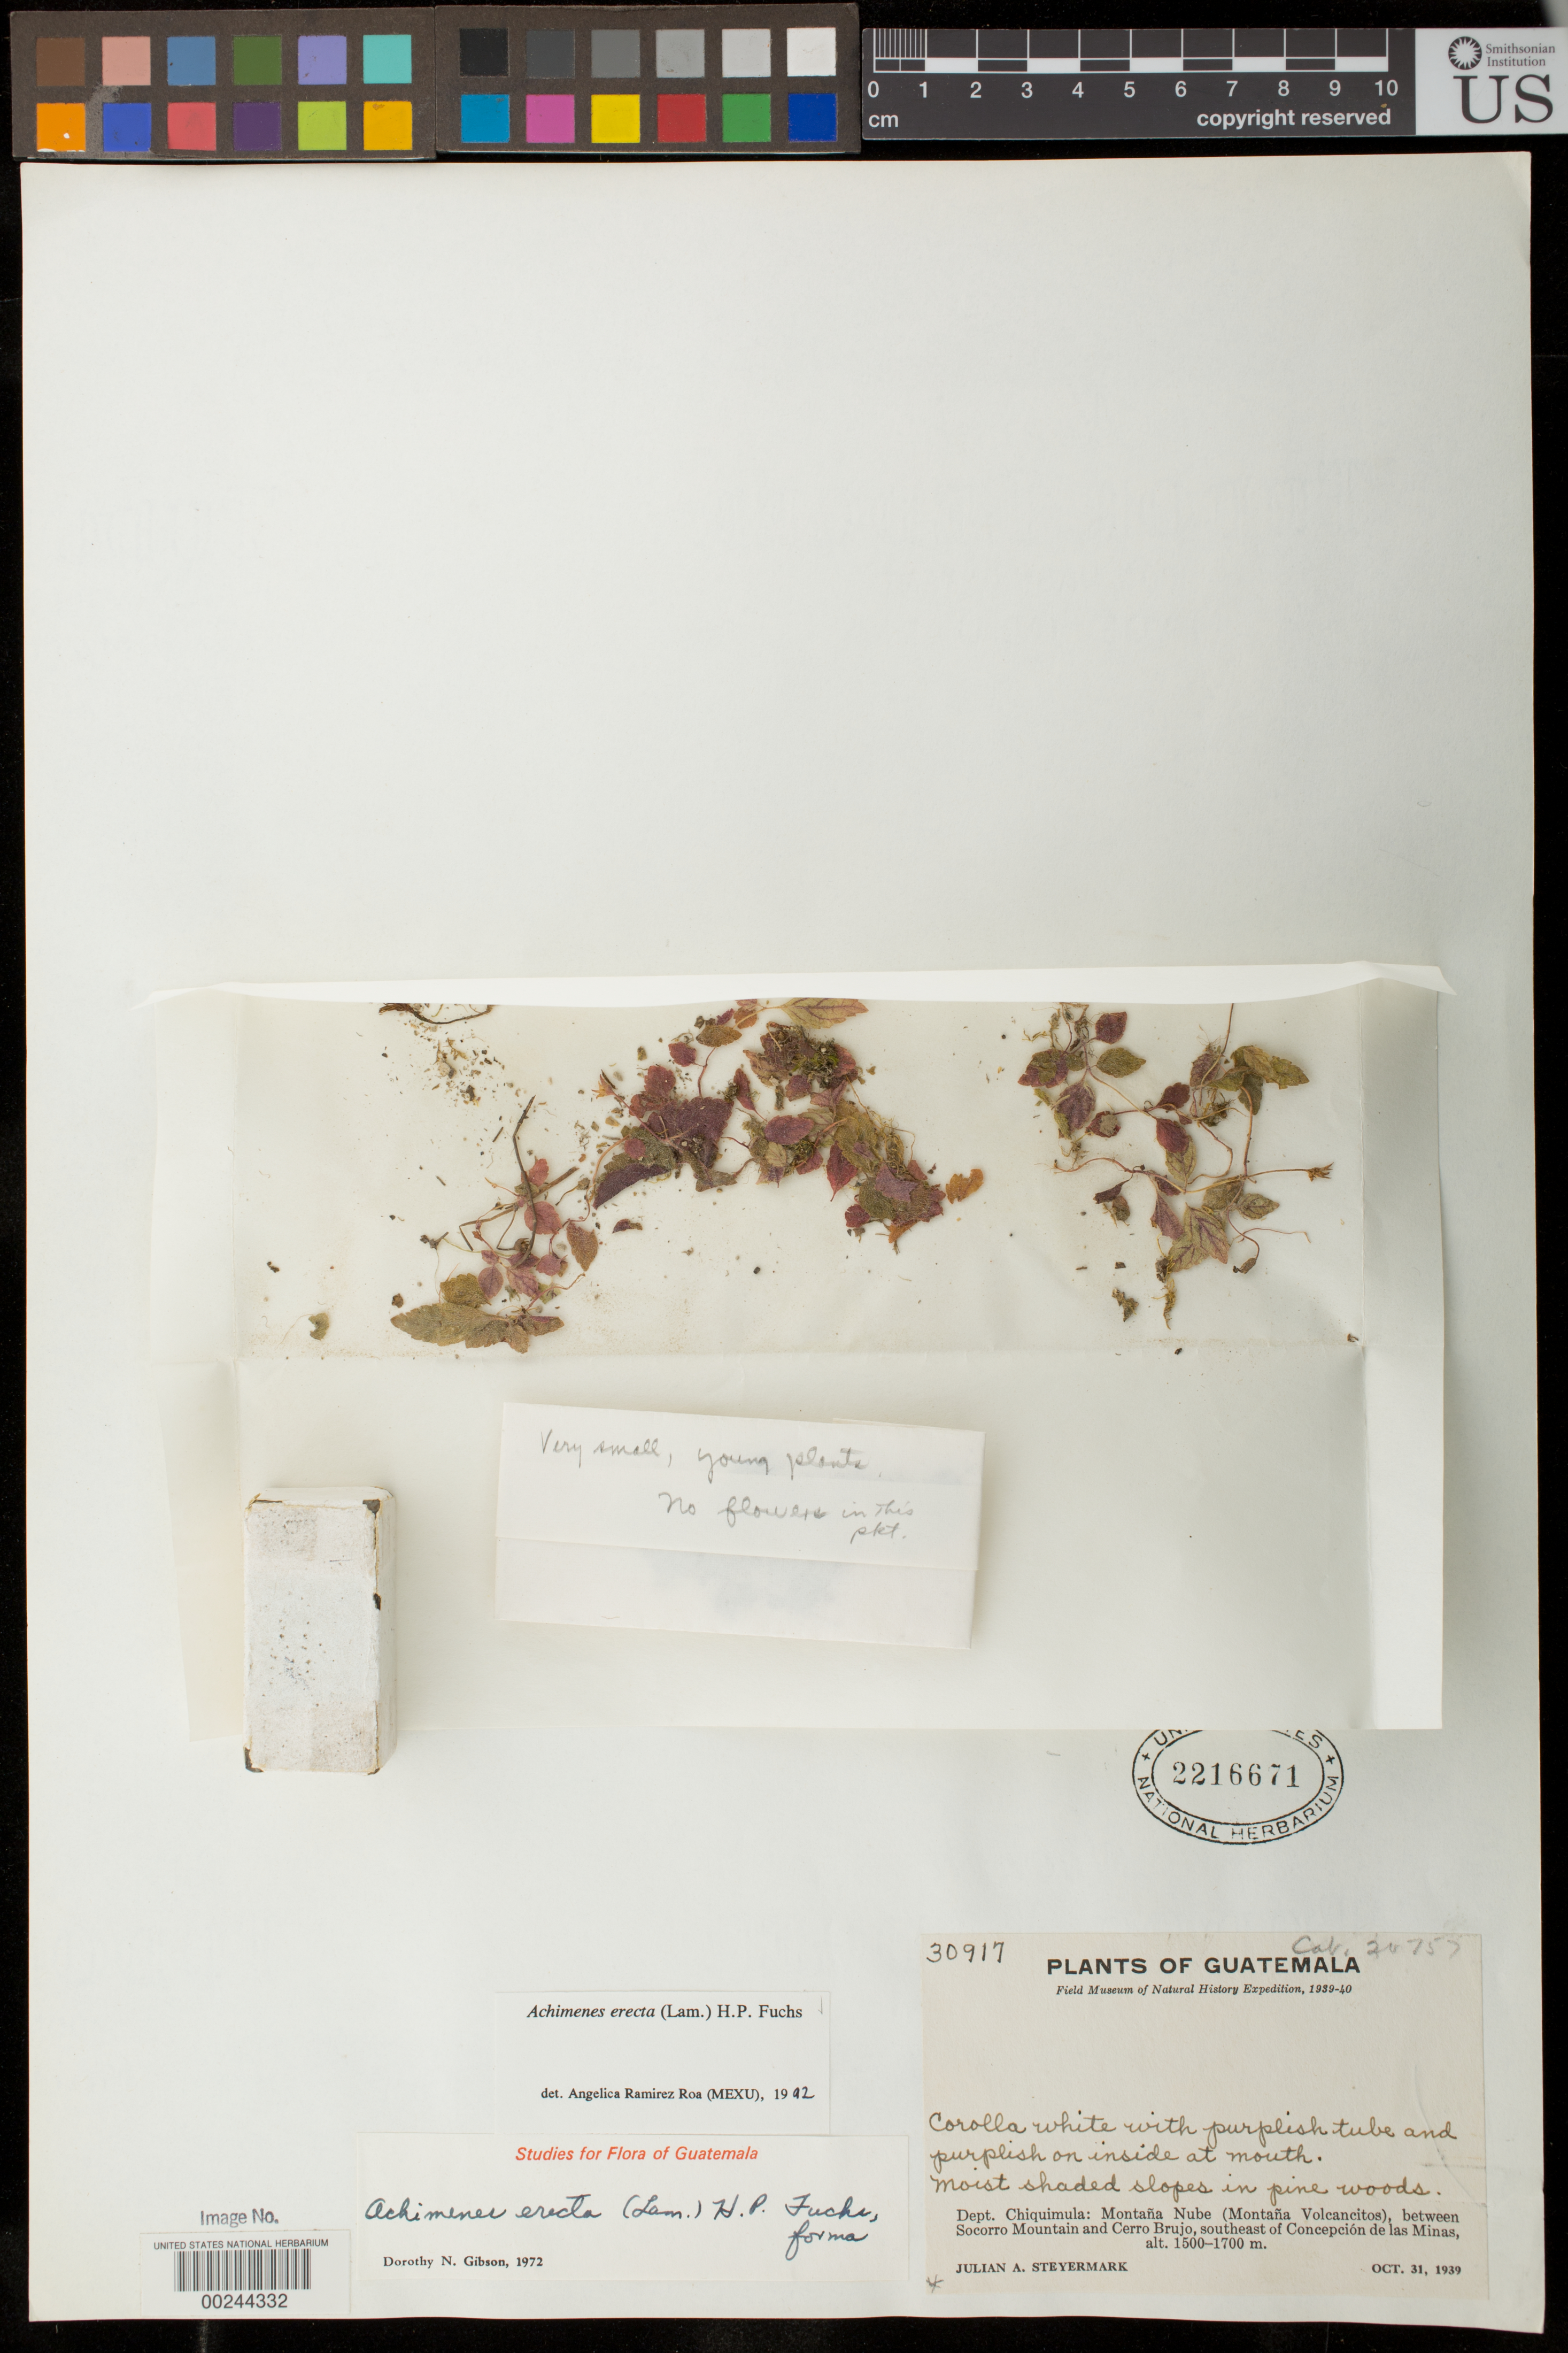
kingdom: Plantae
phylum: Tracheophyta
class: Magnoliopsida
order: Lamiales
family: Gesneriaceae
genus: Achimenes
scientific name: Achimenes erecta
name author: (Lam.) H.P. Fuchs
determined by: Skog, Laurence E.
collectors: J. Steyermark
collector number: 30917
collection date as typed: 31 Oct 1939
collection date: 1939-10-31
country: Guatemala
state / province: Chiquimula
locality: Montaña Nube (Montaña Volcancitos), between Socorro Mountain and Cerro Brujo, SE of Concepción de las Minas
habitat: Moist shaded slopes in pine woods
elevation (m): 1500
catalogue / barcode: US 2216671